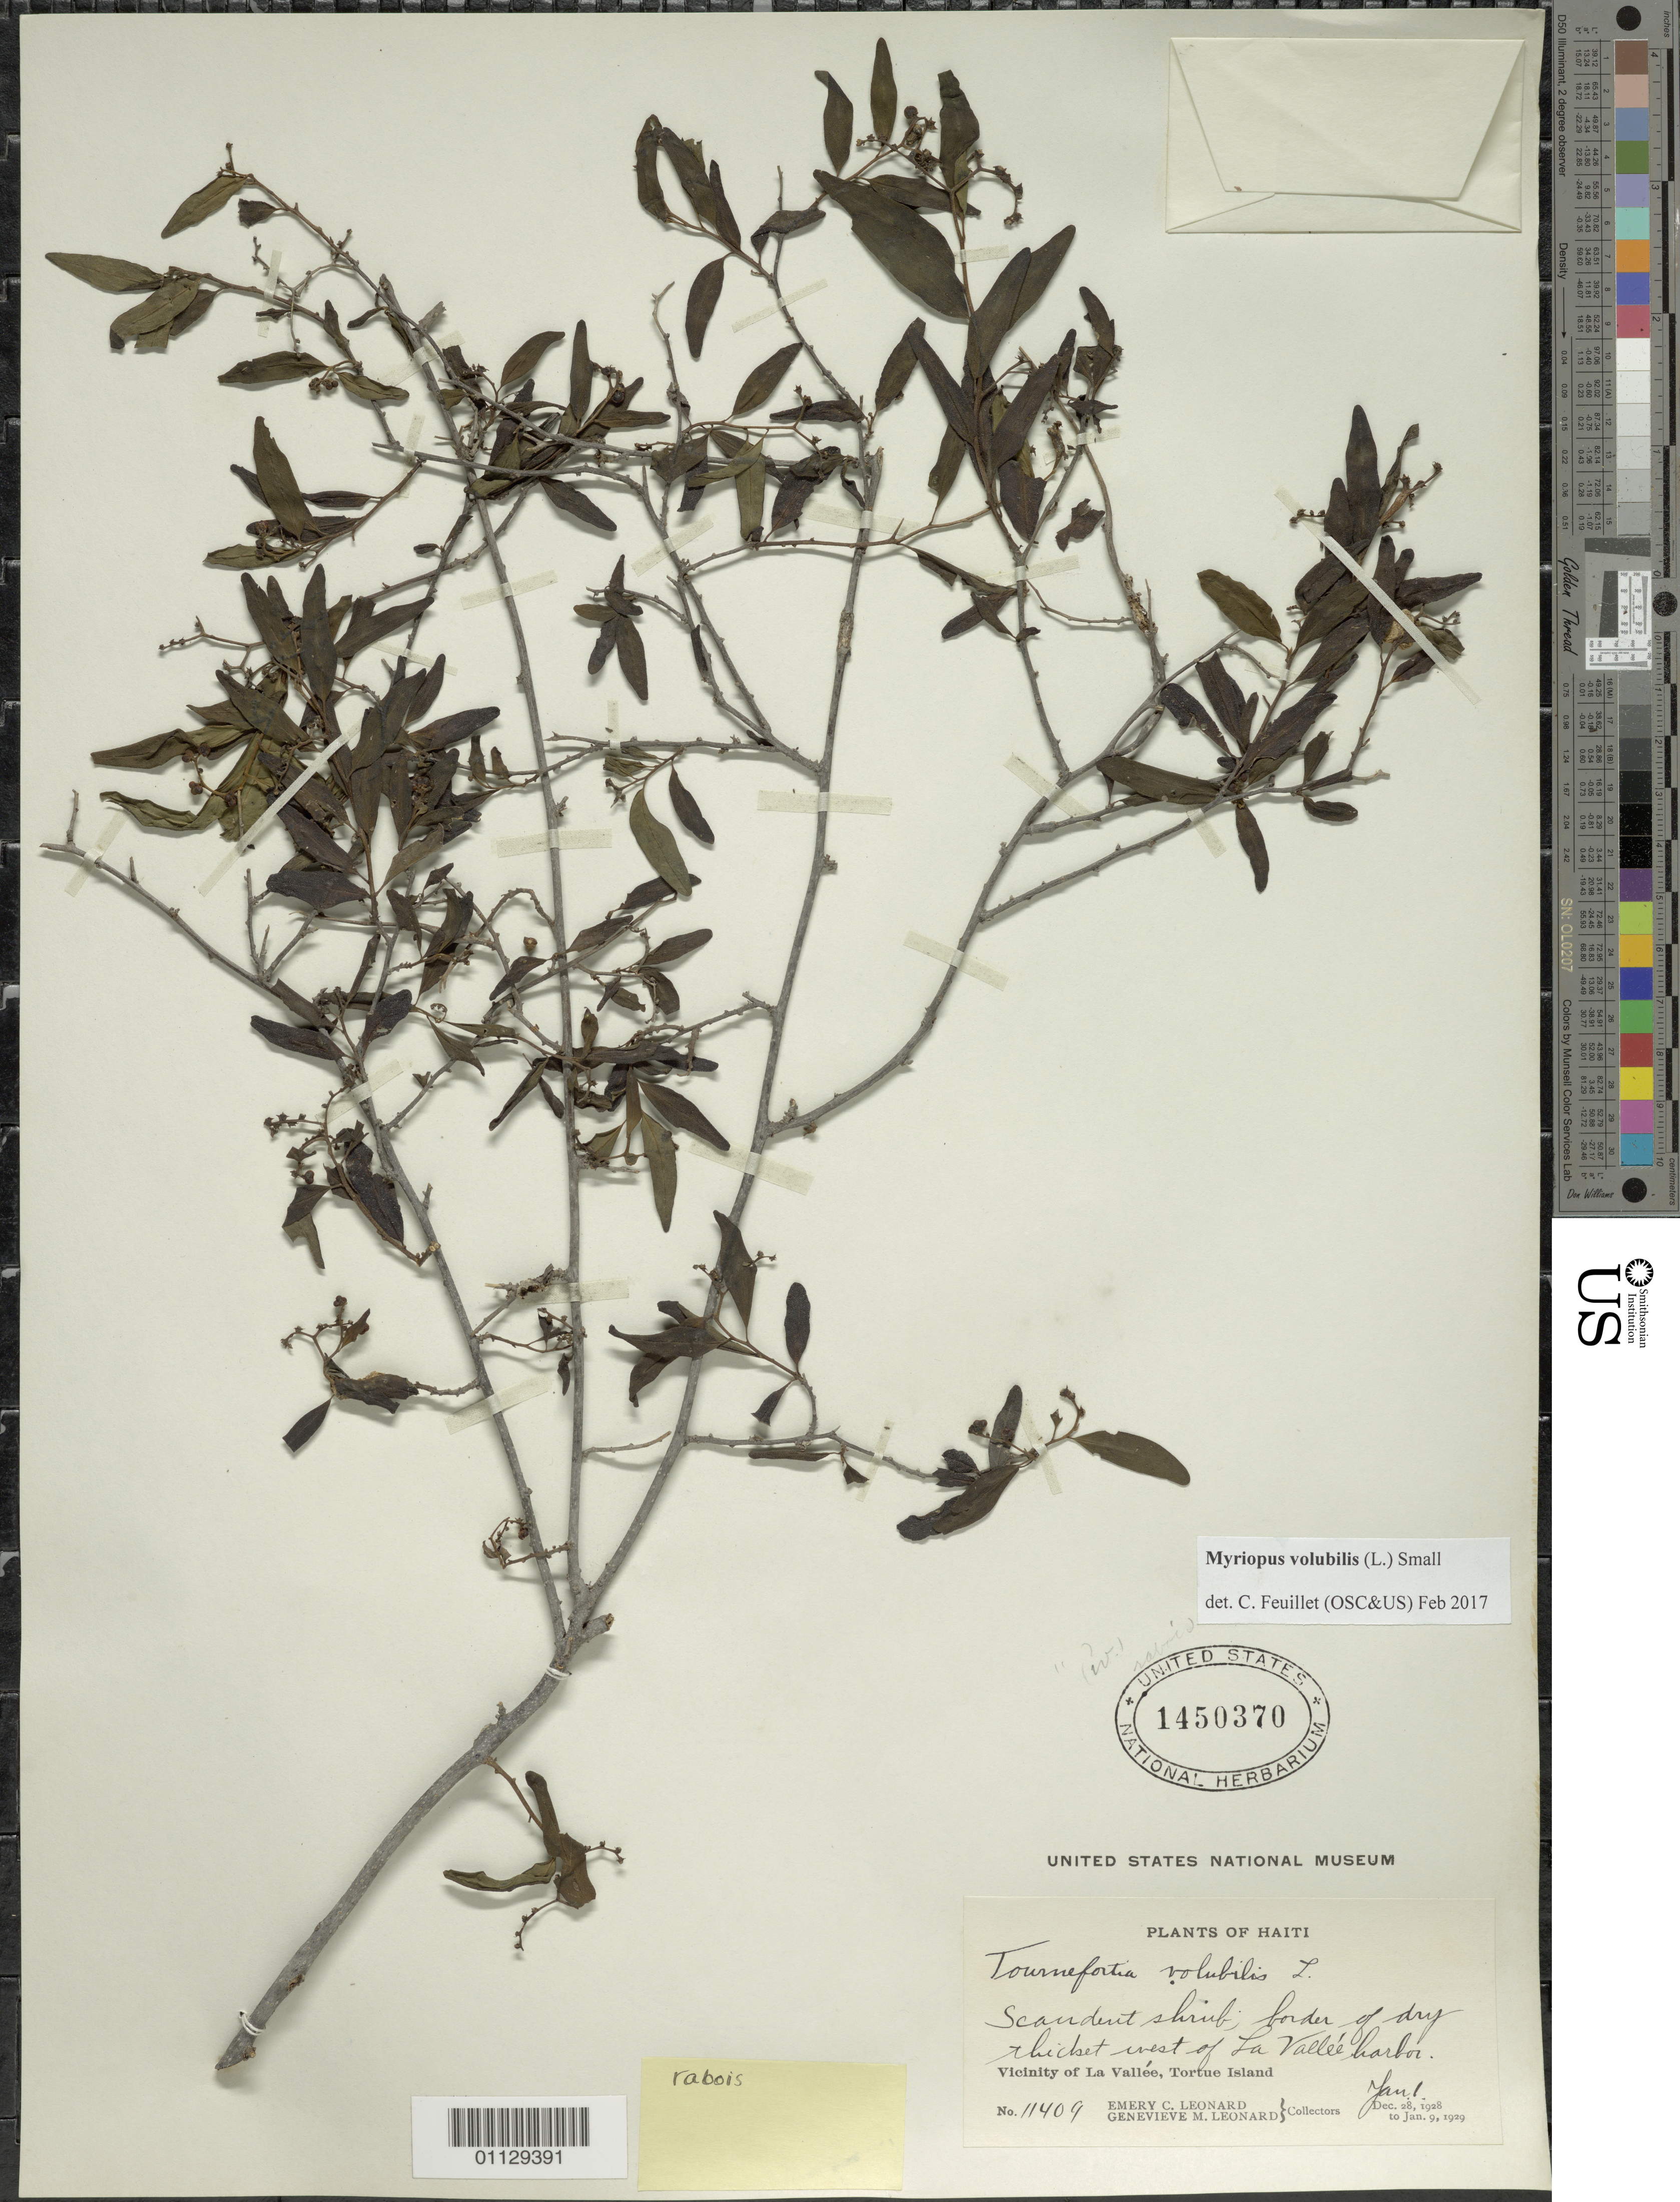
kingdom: Plantae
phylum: Tracheophyta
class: Magnoliopsida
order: Boraginales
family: Heliotropiaceae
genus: Myriopus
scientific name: Myriopus volubilis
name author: (L.) Small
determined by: Feuillet, C.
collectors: E. C. Leonard & G. M. Leonard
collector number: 11409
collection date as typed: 01 Jan 1929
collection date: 1929-01-01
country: Haiti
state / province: Nord-Óuest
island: Hispaniola I.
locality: La Vallée vicinity, Tortue Island, W of La Vallée harbor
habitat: Border of dry thicket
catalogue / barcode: US 1450370